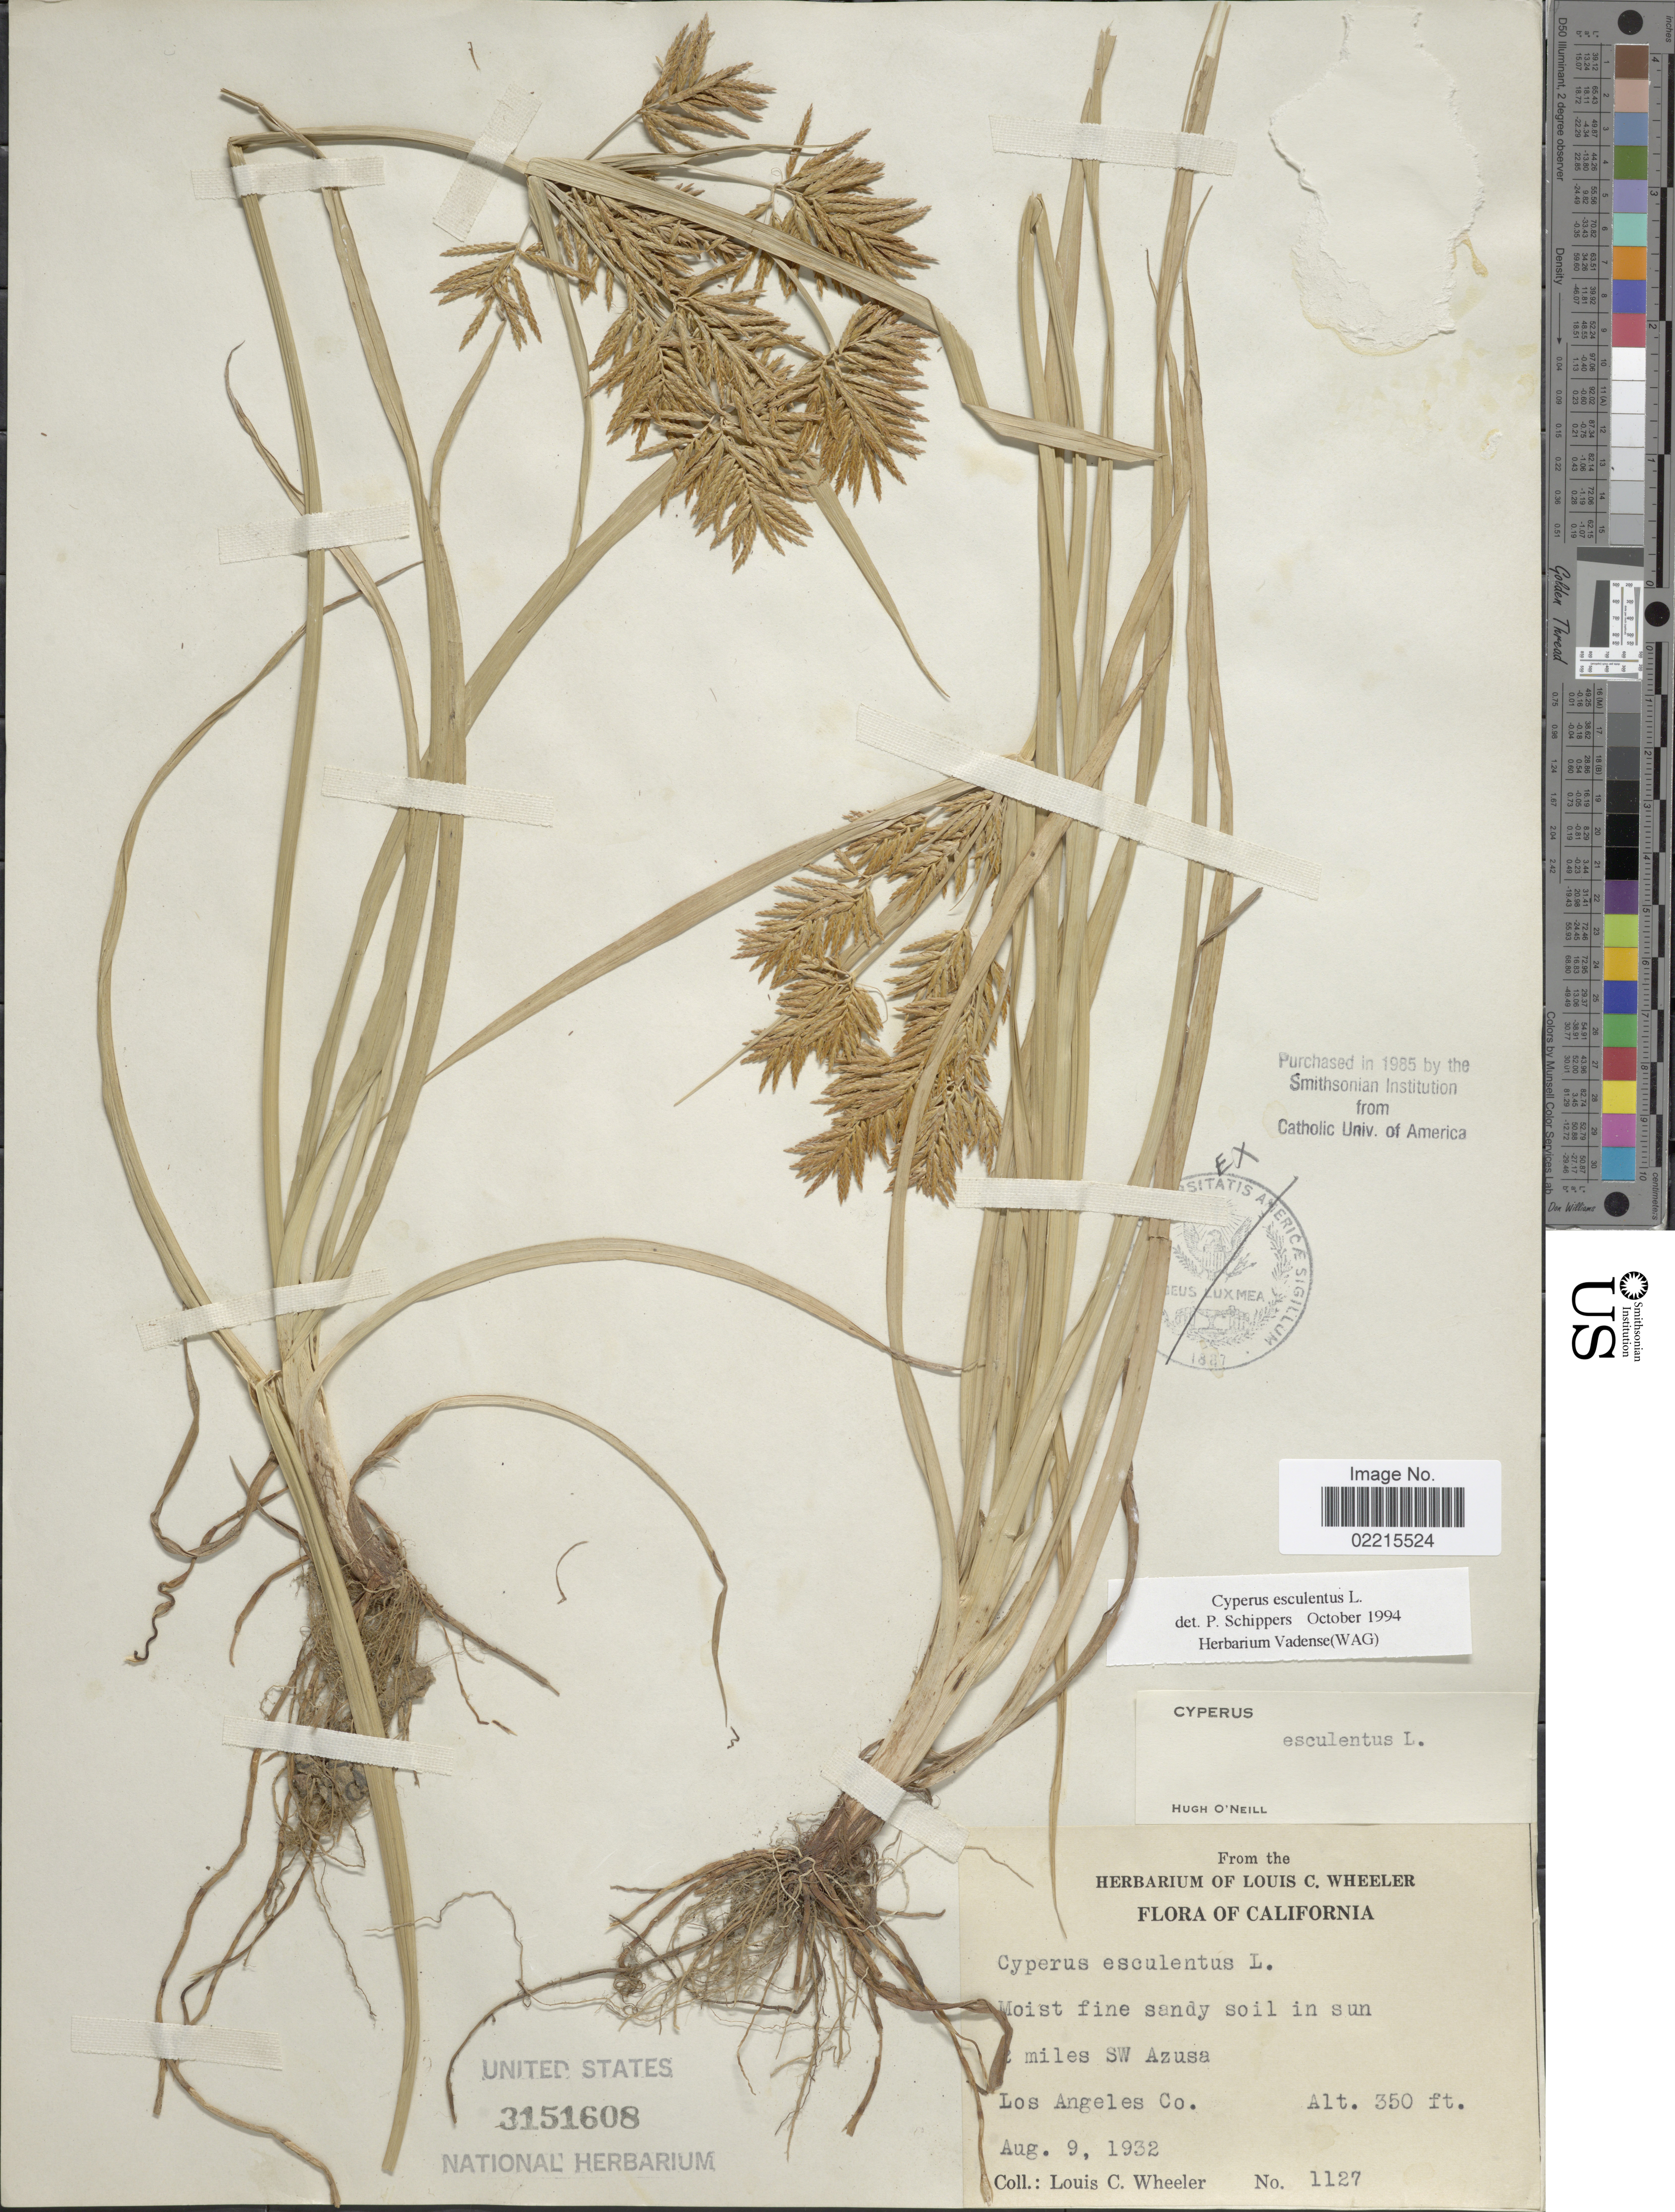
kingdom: Plantae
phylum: Tracheophyta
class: Liliopsida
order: Poales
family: Cyperaceae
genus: Cyperus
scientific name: Cyperus esculentus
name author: L.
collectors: L. C. Wheeler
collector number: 1127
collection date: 1932-08-09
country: United States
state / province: California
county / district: Los Angeles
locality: Moist fine sandy soil in sun 2 miles SW Azusa, Los Angeles Co.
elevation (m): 107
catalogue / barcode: US 3151608